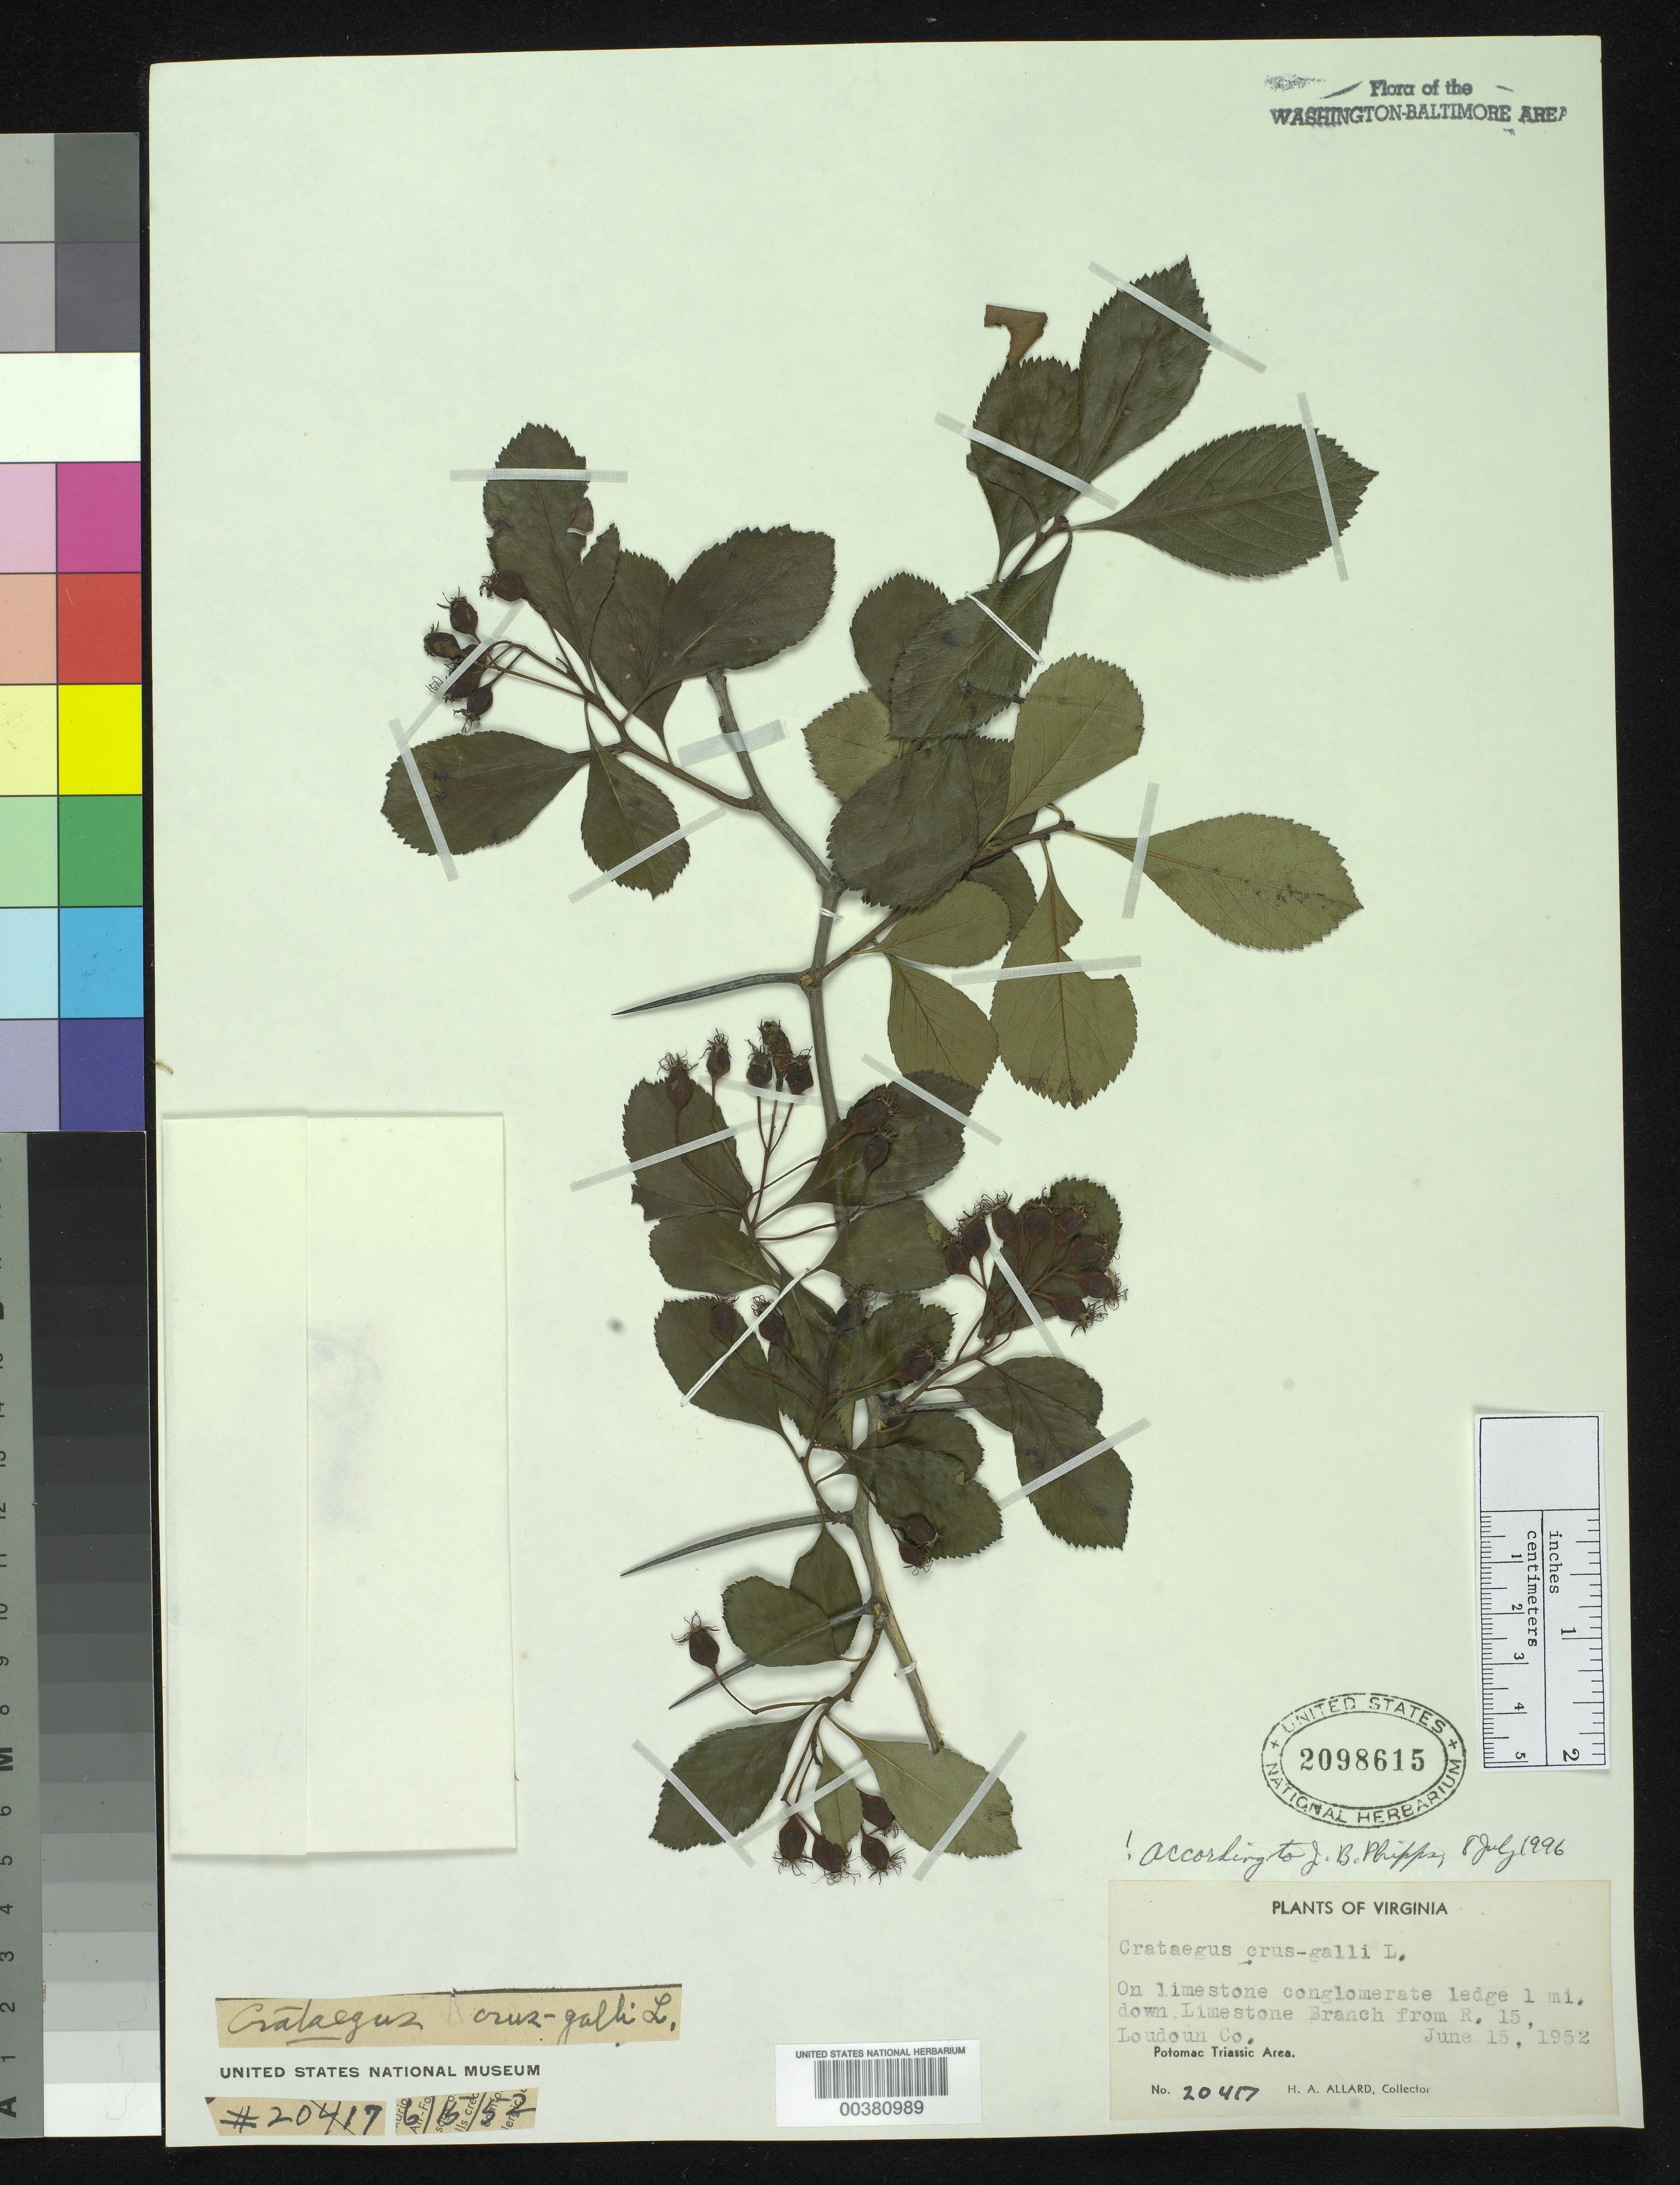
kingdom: Plantae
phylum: Tracheophyta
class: Magnoliopsida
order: Rosales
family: Rosaceae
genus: Crataegus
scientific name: Crataegus crus-galli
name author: L.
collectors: H. A. Allard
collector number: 20417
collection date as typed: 15 Jun 1952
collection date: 1952-06-15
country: United States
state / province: Virginia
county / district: Loudoun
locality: Downstream from Route 15 on Limestone Branch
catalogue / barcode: US 2098615